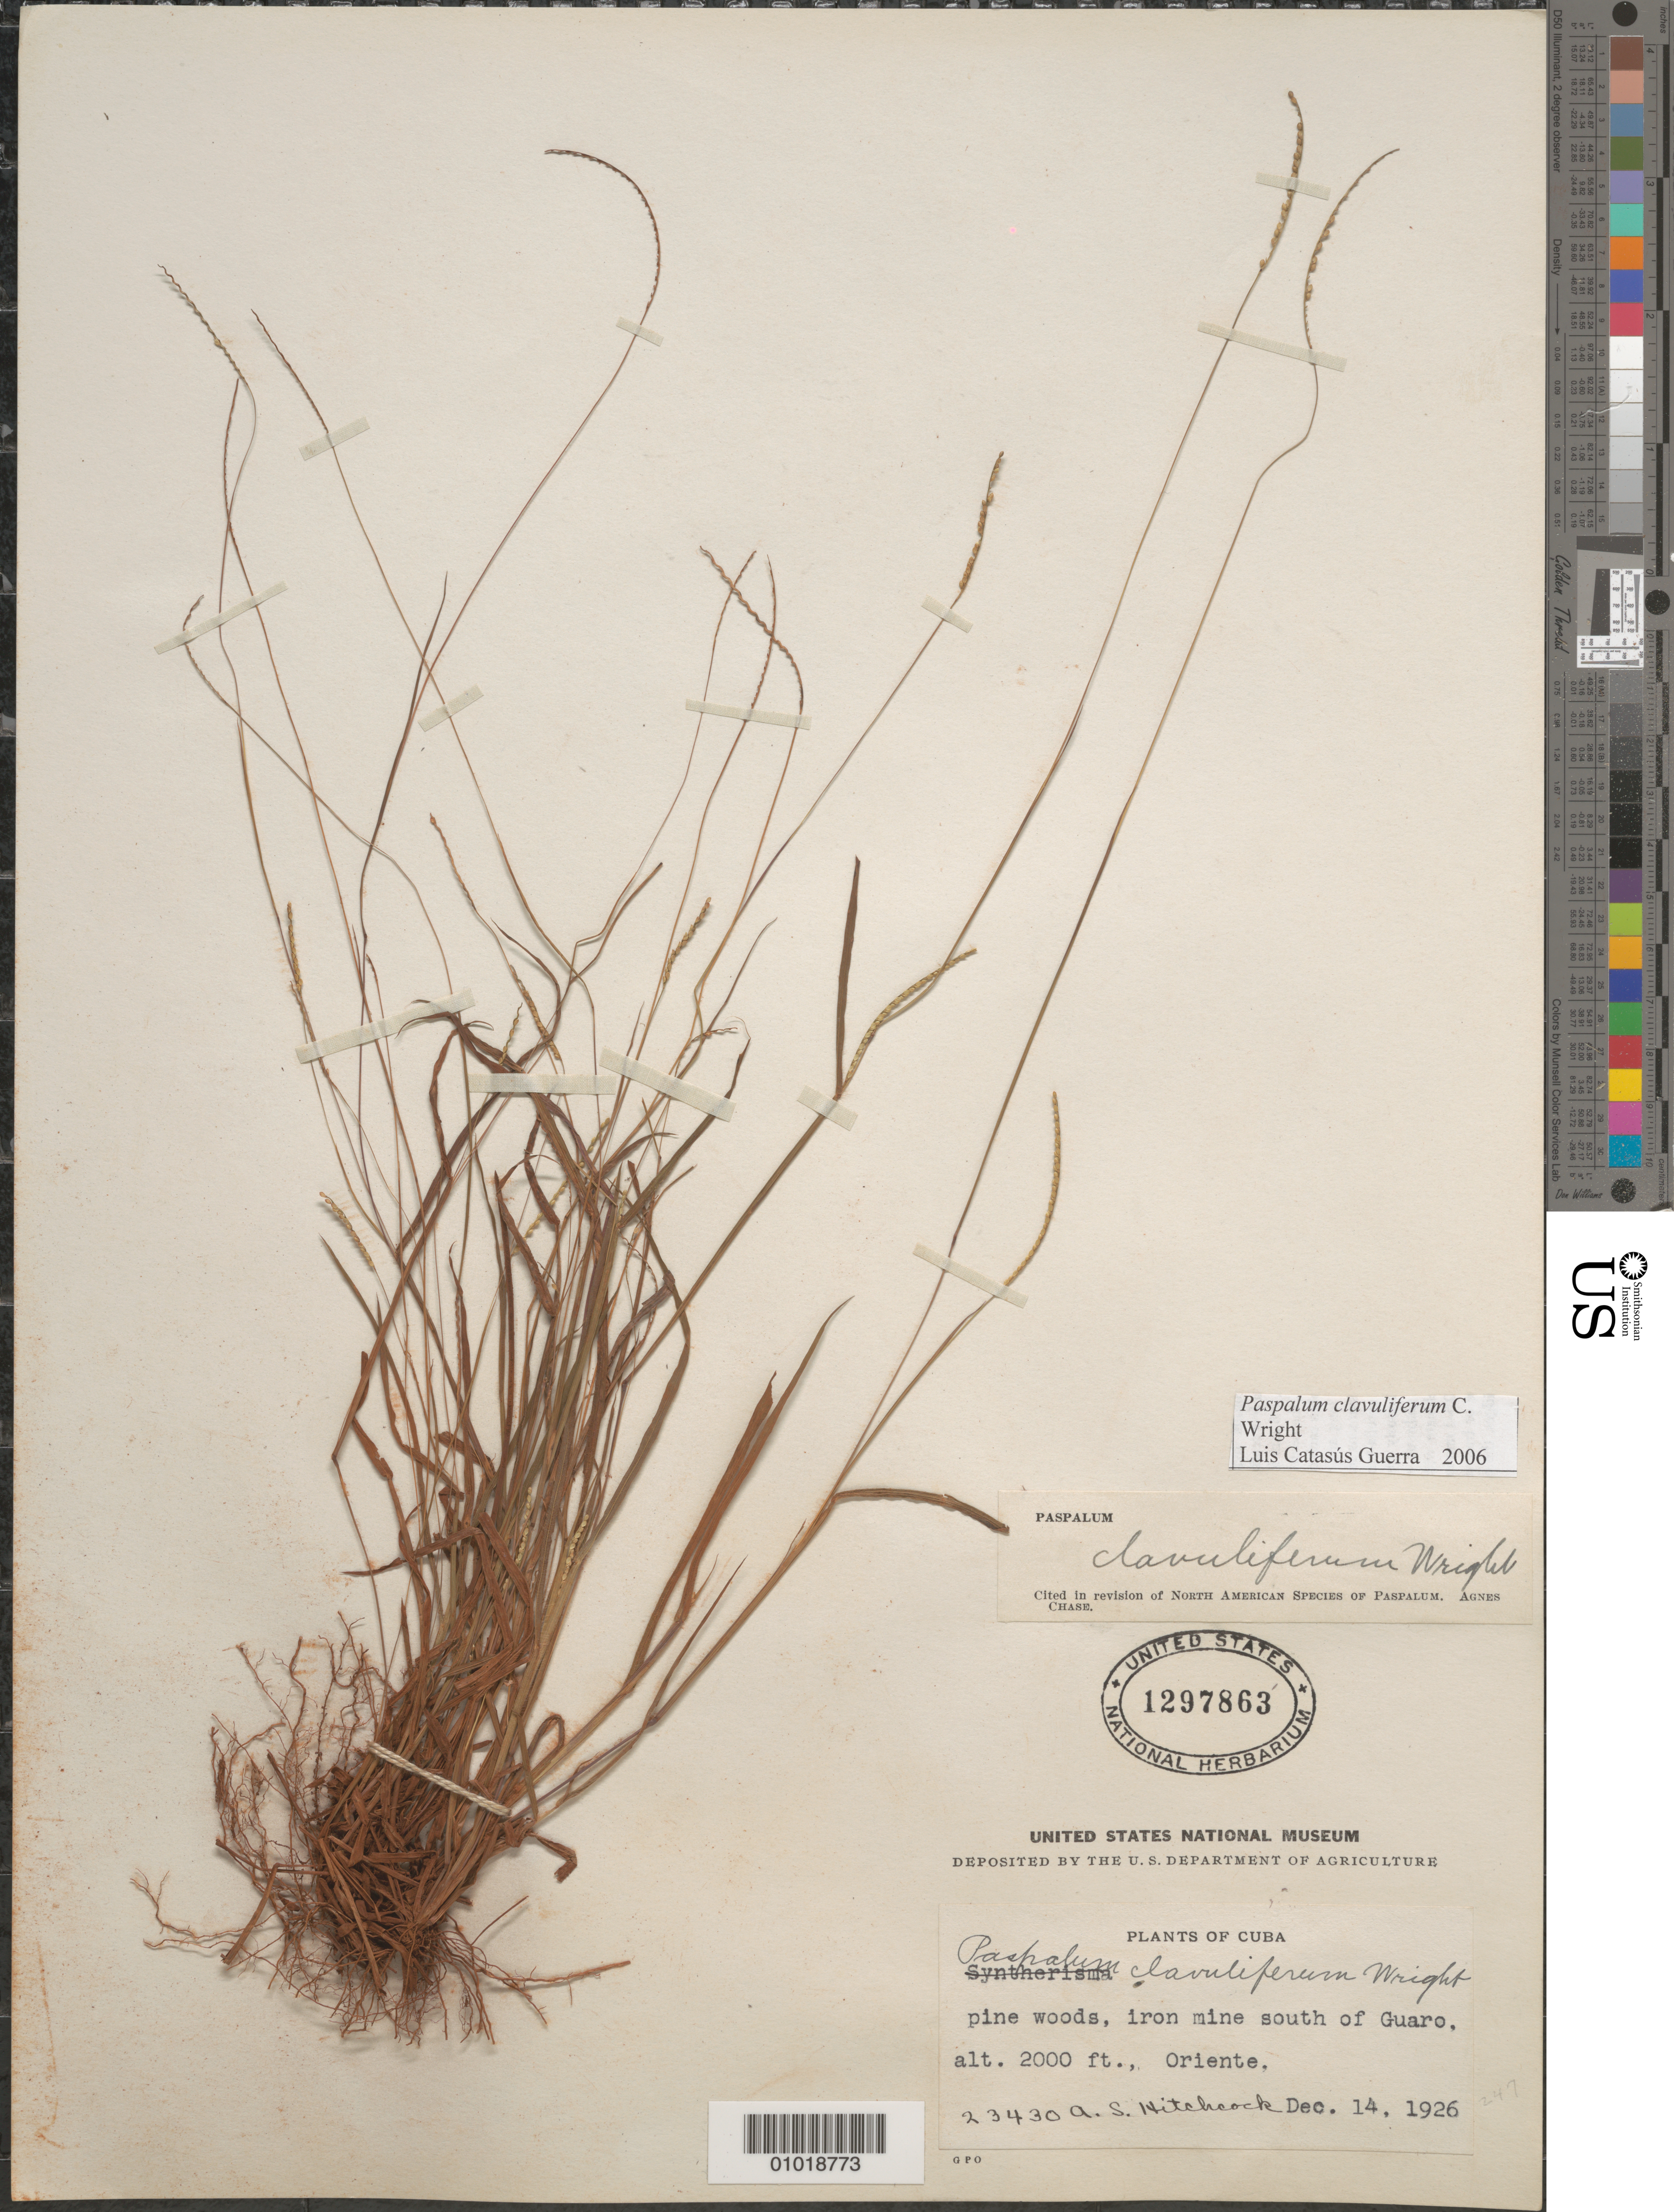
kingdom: Plantae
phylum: Tracheophyta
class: Liliopsida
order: Poales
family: Poaceae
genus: Paspalum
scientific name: Paspalum clavuliferum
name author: C. Wright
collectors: A. S. Hitchcock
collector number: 2340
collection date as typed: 14 Dec 1926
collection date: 1926-12-14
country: Cuba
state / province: Holguín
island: Cuba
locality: iron mine S of Guaro (collector marks town as being in prov Oriente, but is acutally in Holguin)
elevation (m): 610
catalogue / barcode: US 1297863